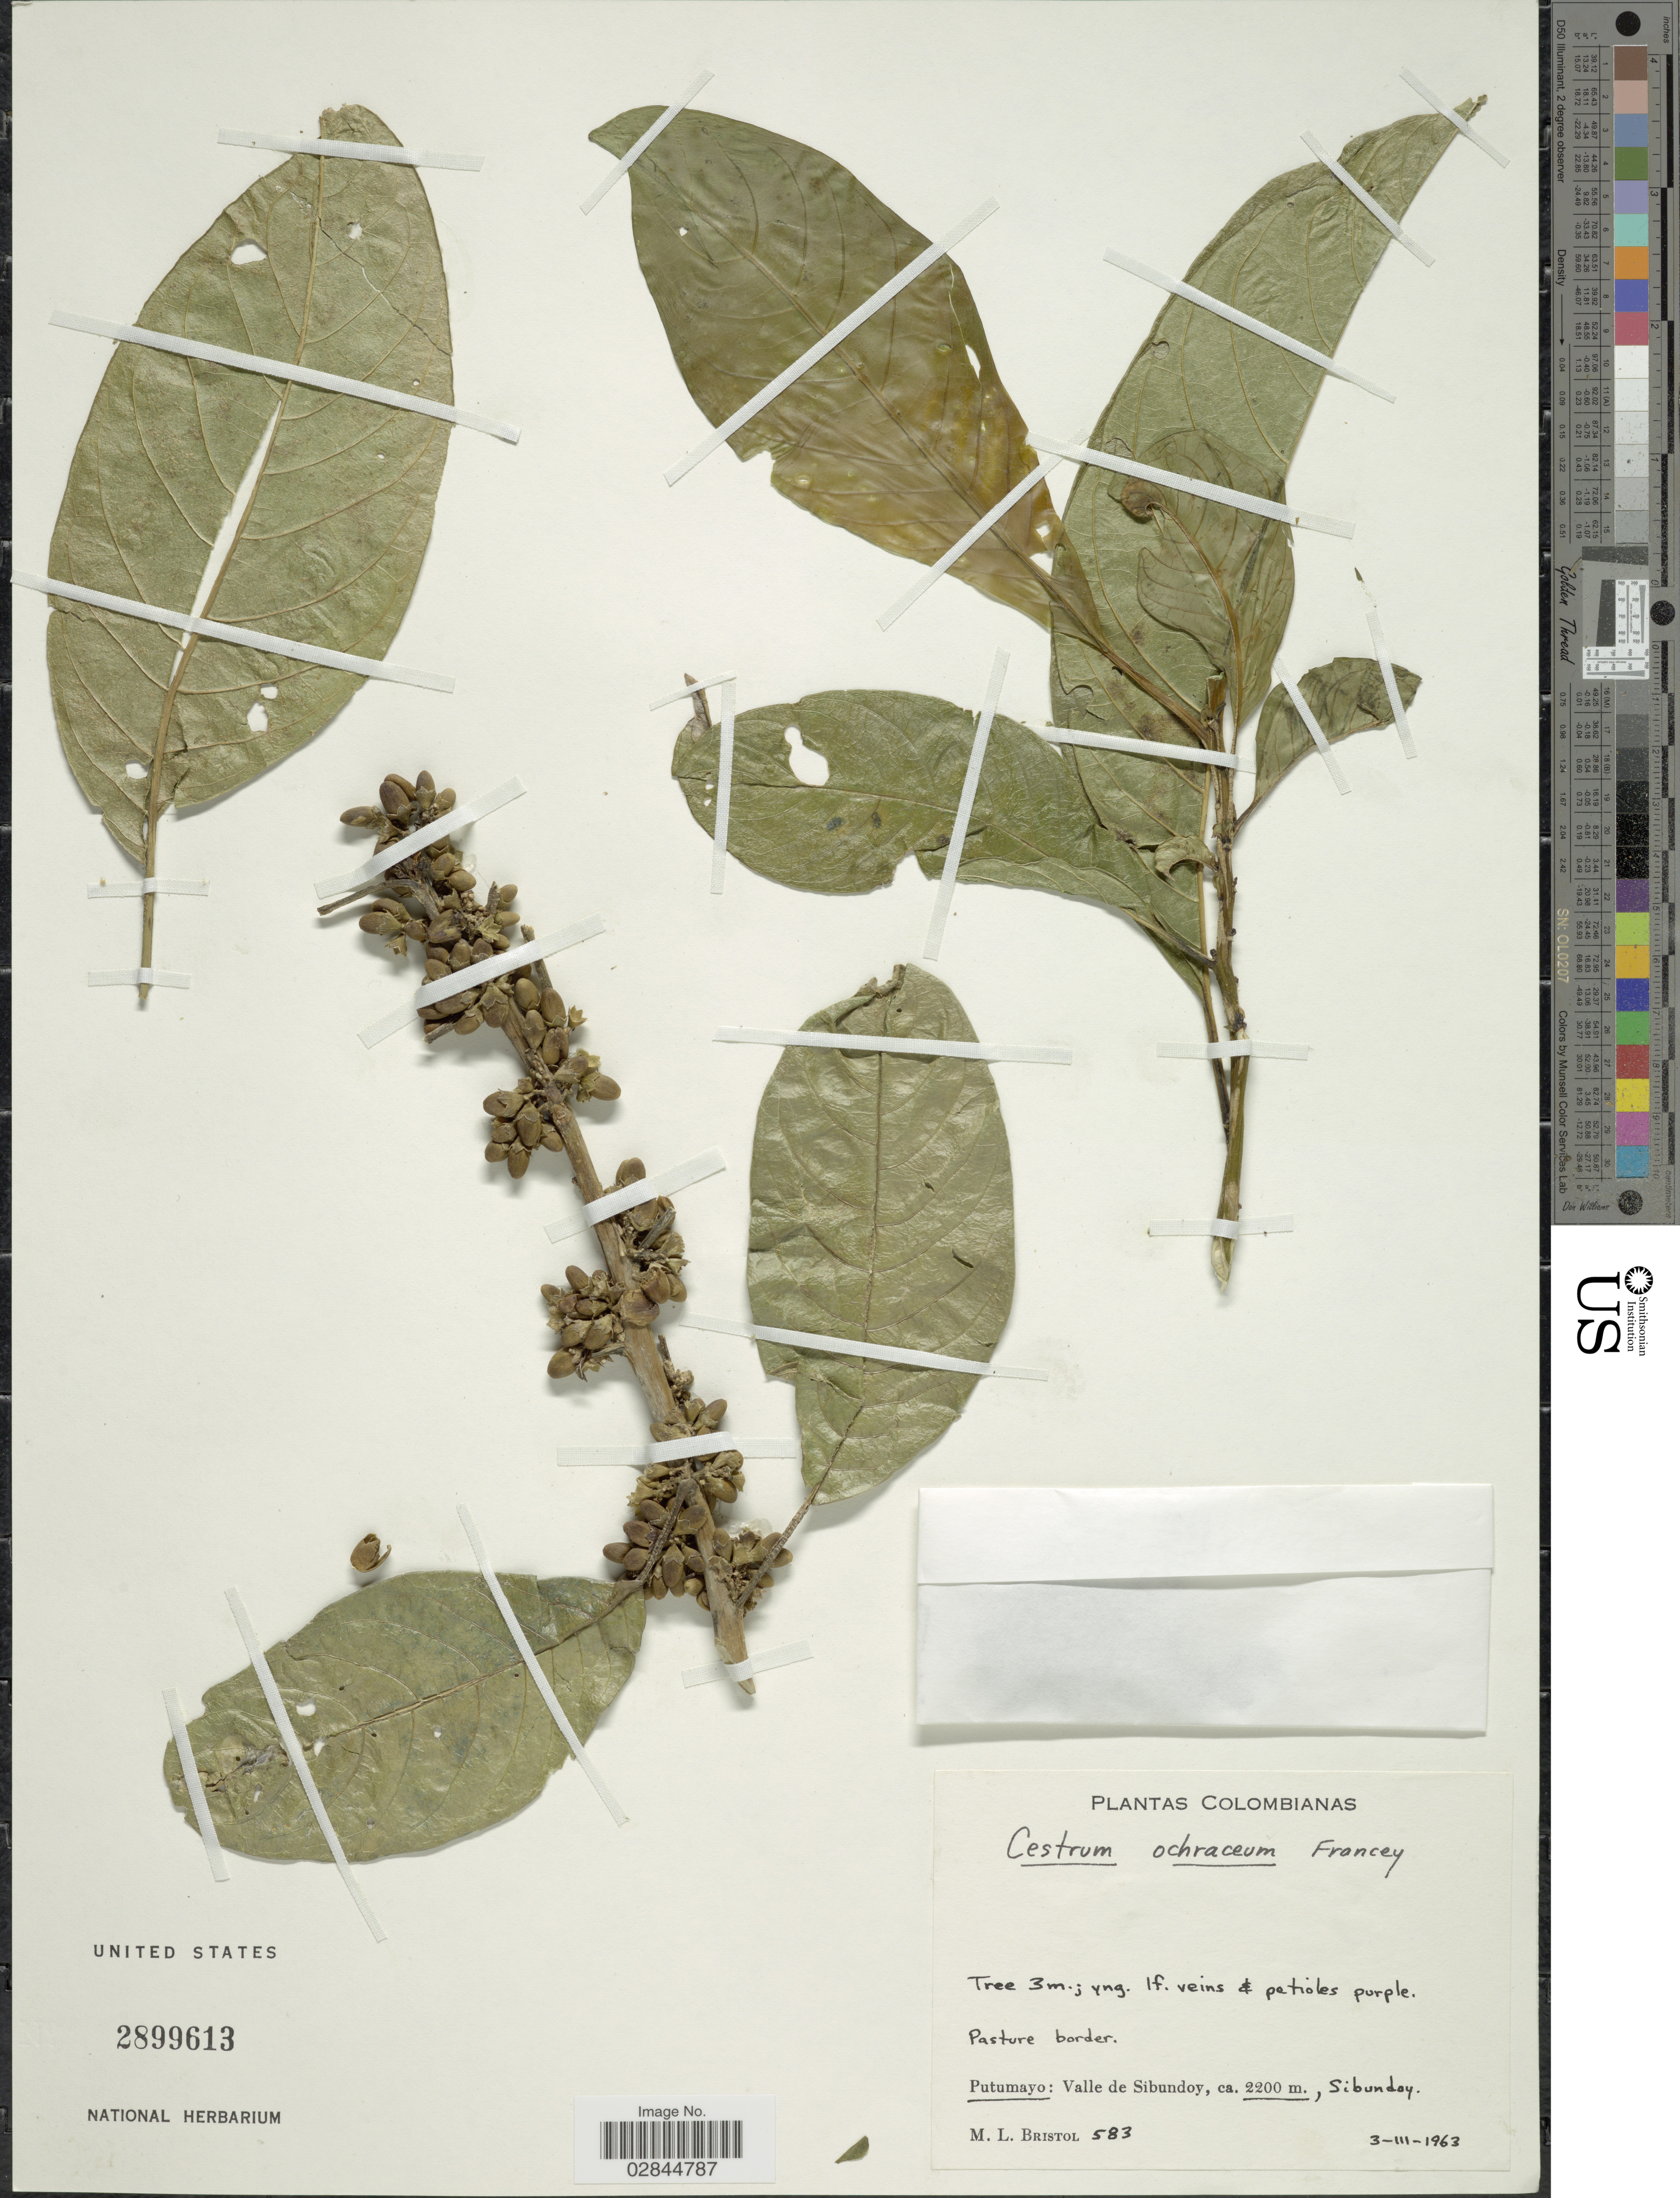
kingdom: Plantae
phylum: Tracheophyta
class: Magnoliopsida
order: Solanales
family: Solanaceae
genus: Cestrum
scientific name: Cestrum ochraceum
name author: Francey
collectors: M. L. Bristol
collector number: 583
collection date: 1963-03-03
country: Colombia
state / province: Putumayo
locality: Valle de Sibundoy. Sibundoy.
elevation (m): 2200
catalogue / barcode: US 2899613